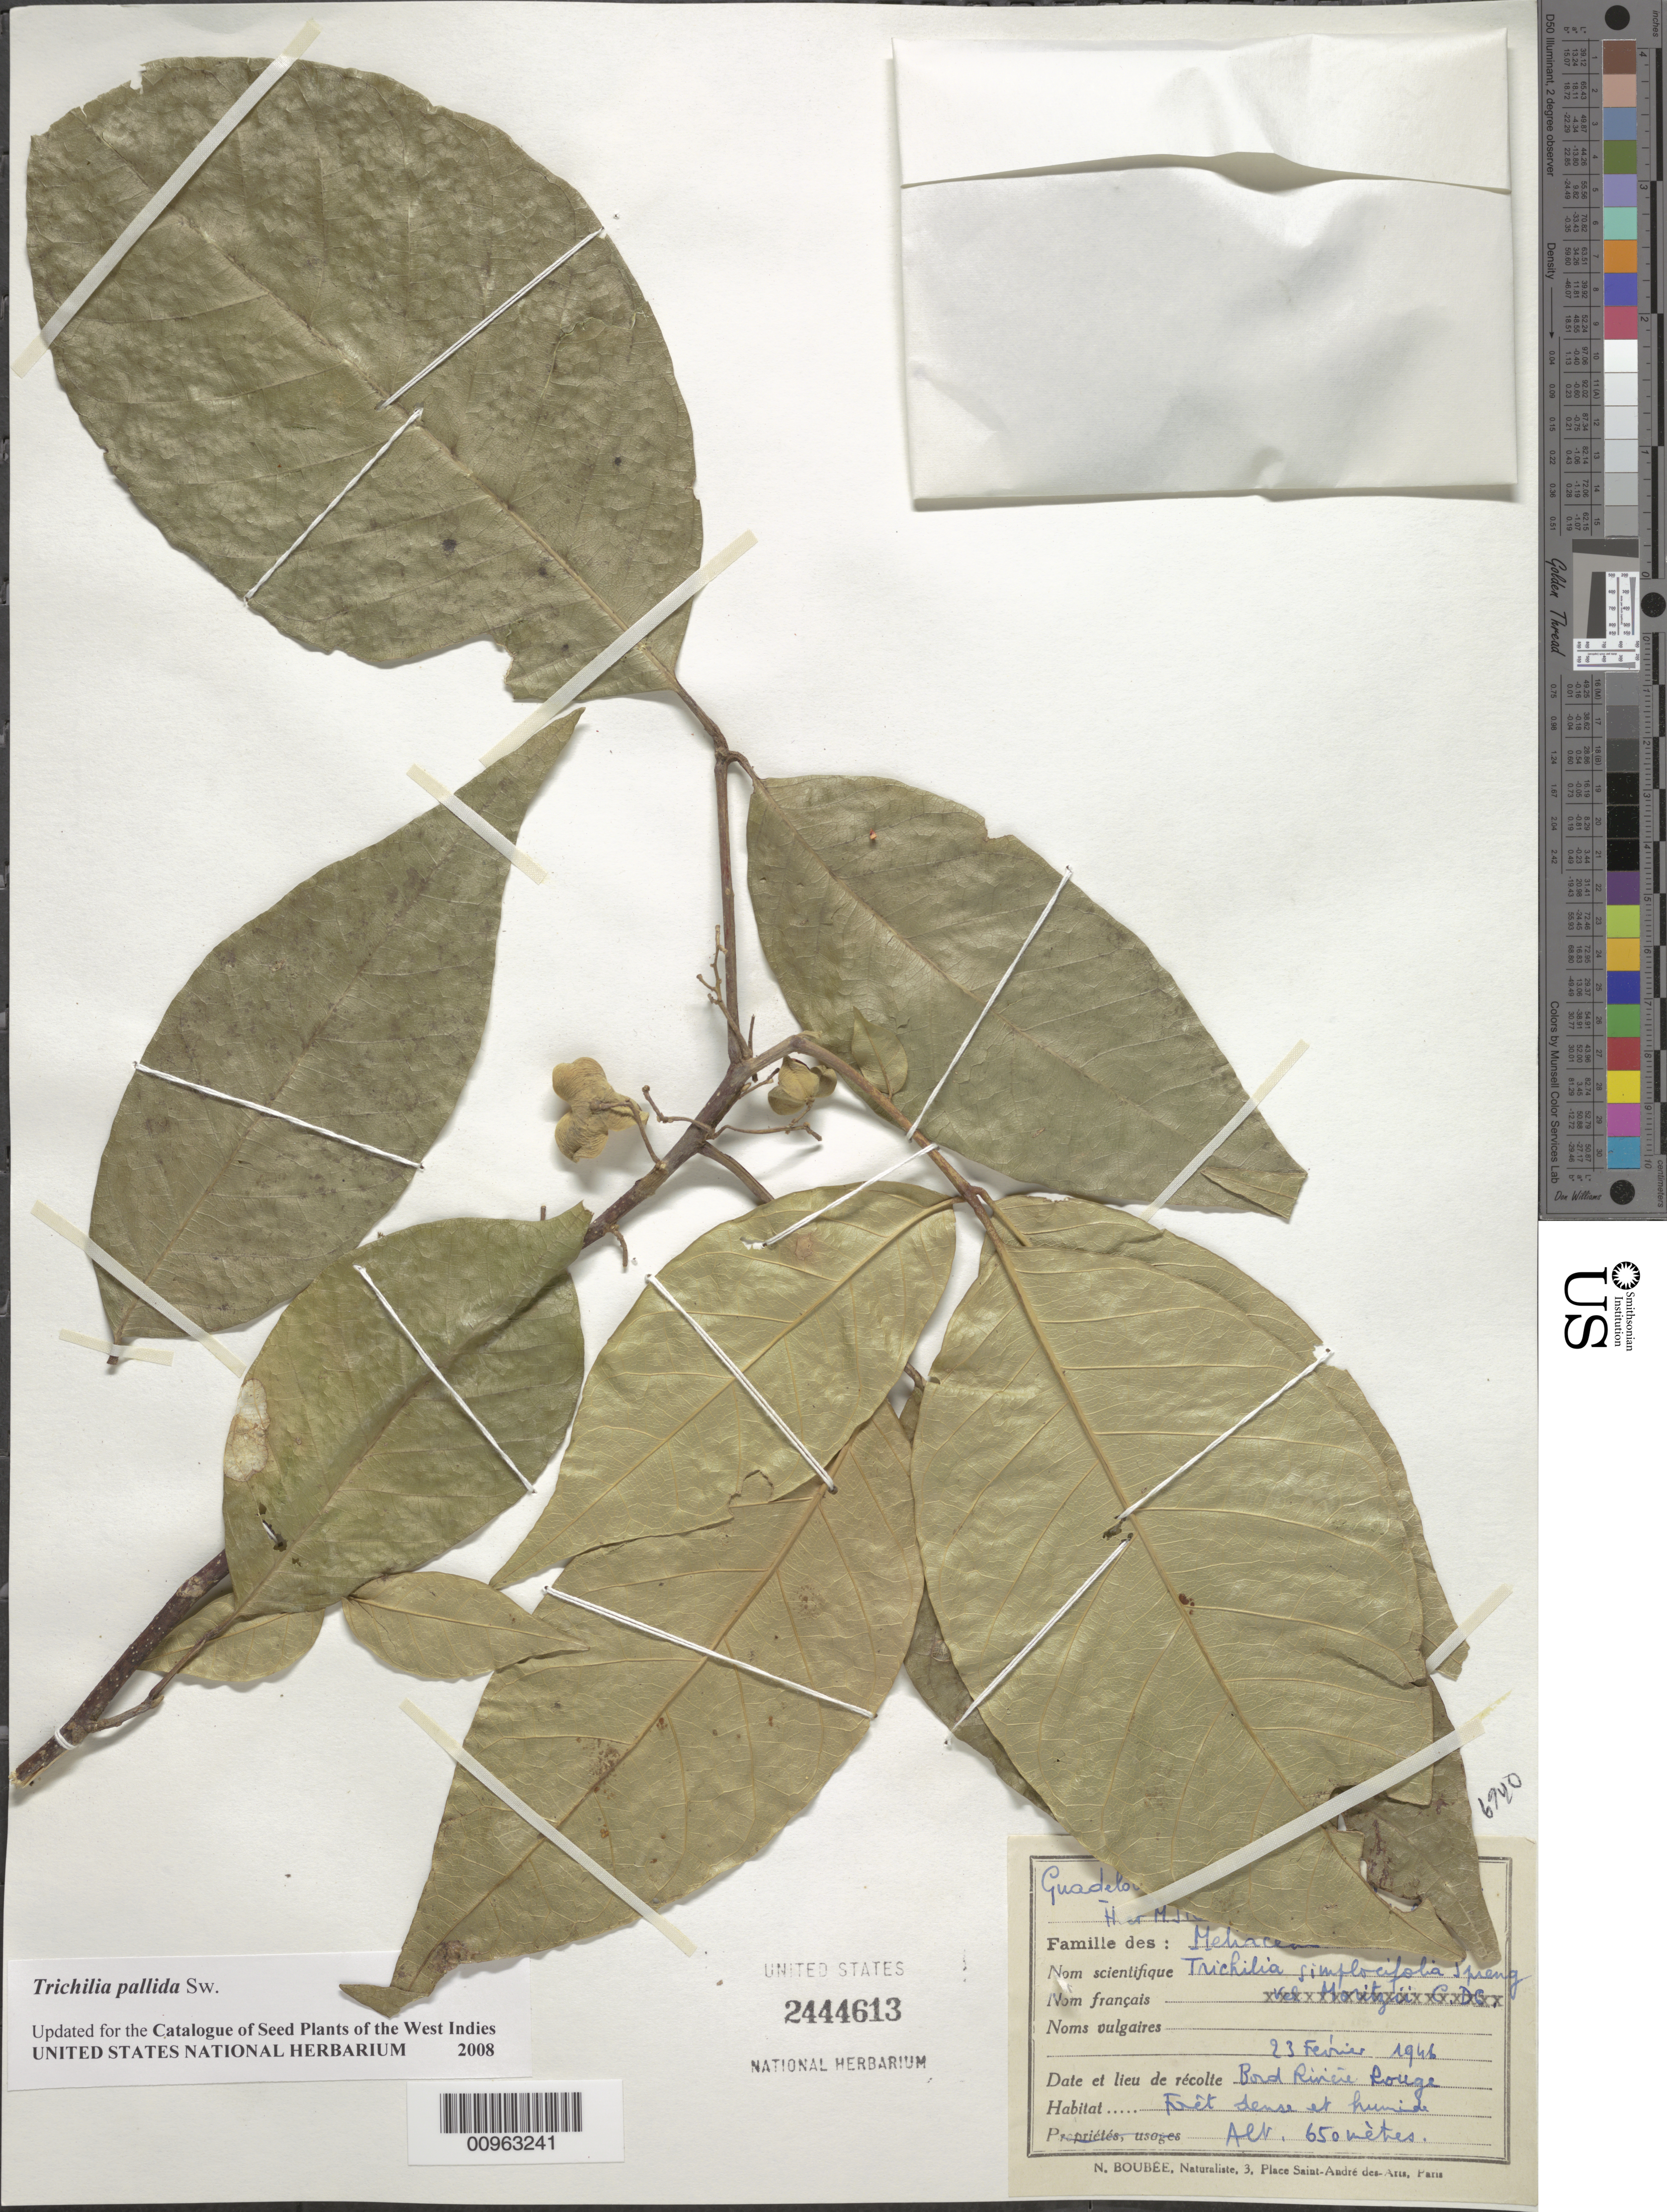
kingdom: Plantae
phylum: Tracheophyta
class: Magnoliopsida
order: Sapindales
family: Meliaceae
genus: Trichilia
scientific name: Trichilia pallida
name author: Sw.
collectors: H. Stehlé & M. Stehlé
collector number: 6940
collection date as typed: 23 Feb 1946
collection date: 1946-02-23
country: Guadeloupe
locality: Bord Rivière Rouge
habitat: Fôret dense et humide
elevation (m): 650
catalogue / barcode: US 2444613